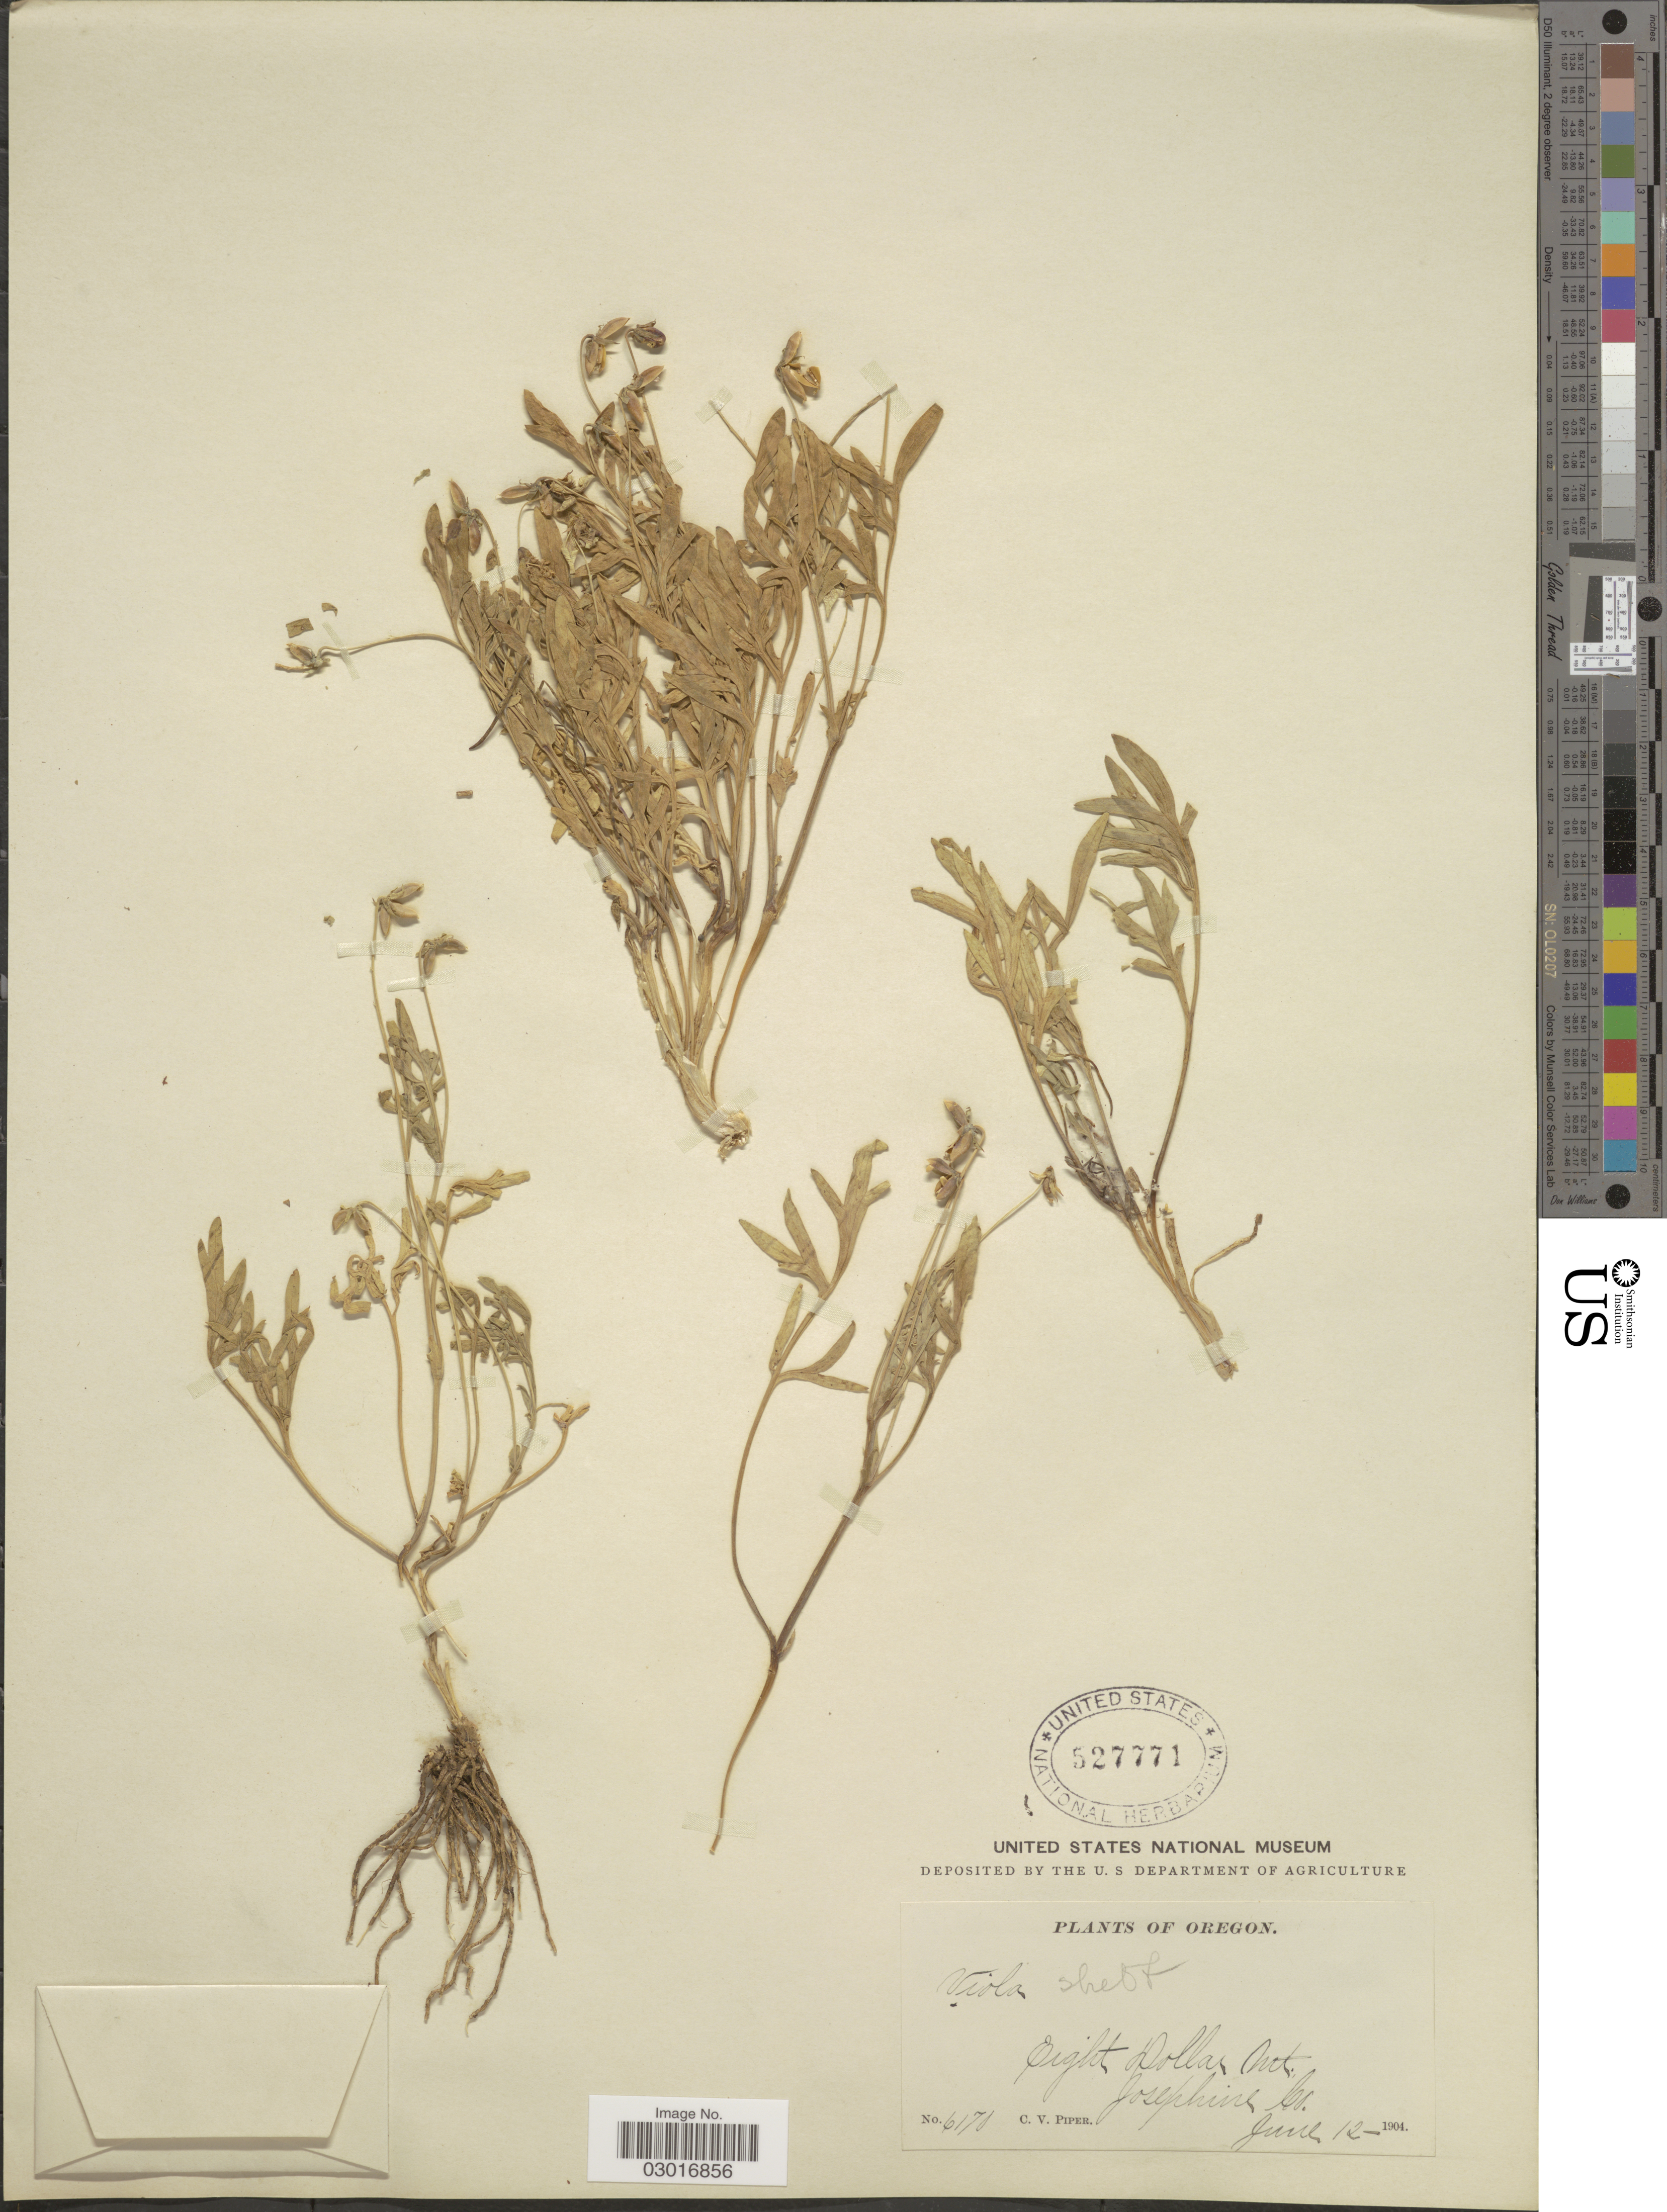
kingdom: Plantae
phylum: Tracheophyta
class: Magnoliopsida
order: Malpighiales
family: Violaceae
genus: Viola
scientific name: Viola sheltonii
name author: Torr.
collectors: C. V. Piper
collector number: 6170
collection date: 1904-06-12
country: United States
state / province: Oregon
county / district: Josephine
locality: Eight Dollar Mt. Josephine Co.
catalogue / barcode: US 527771